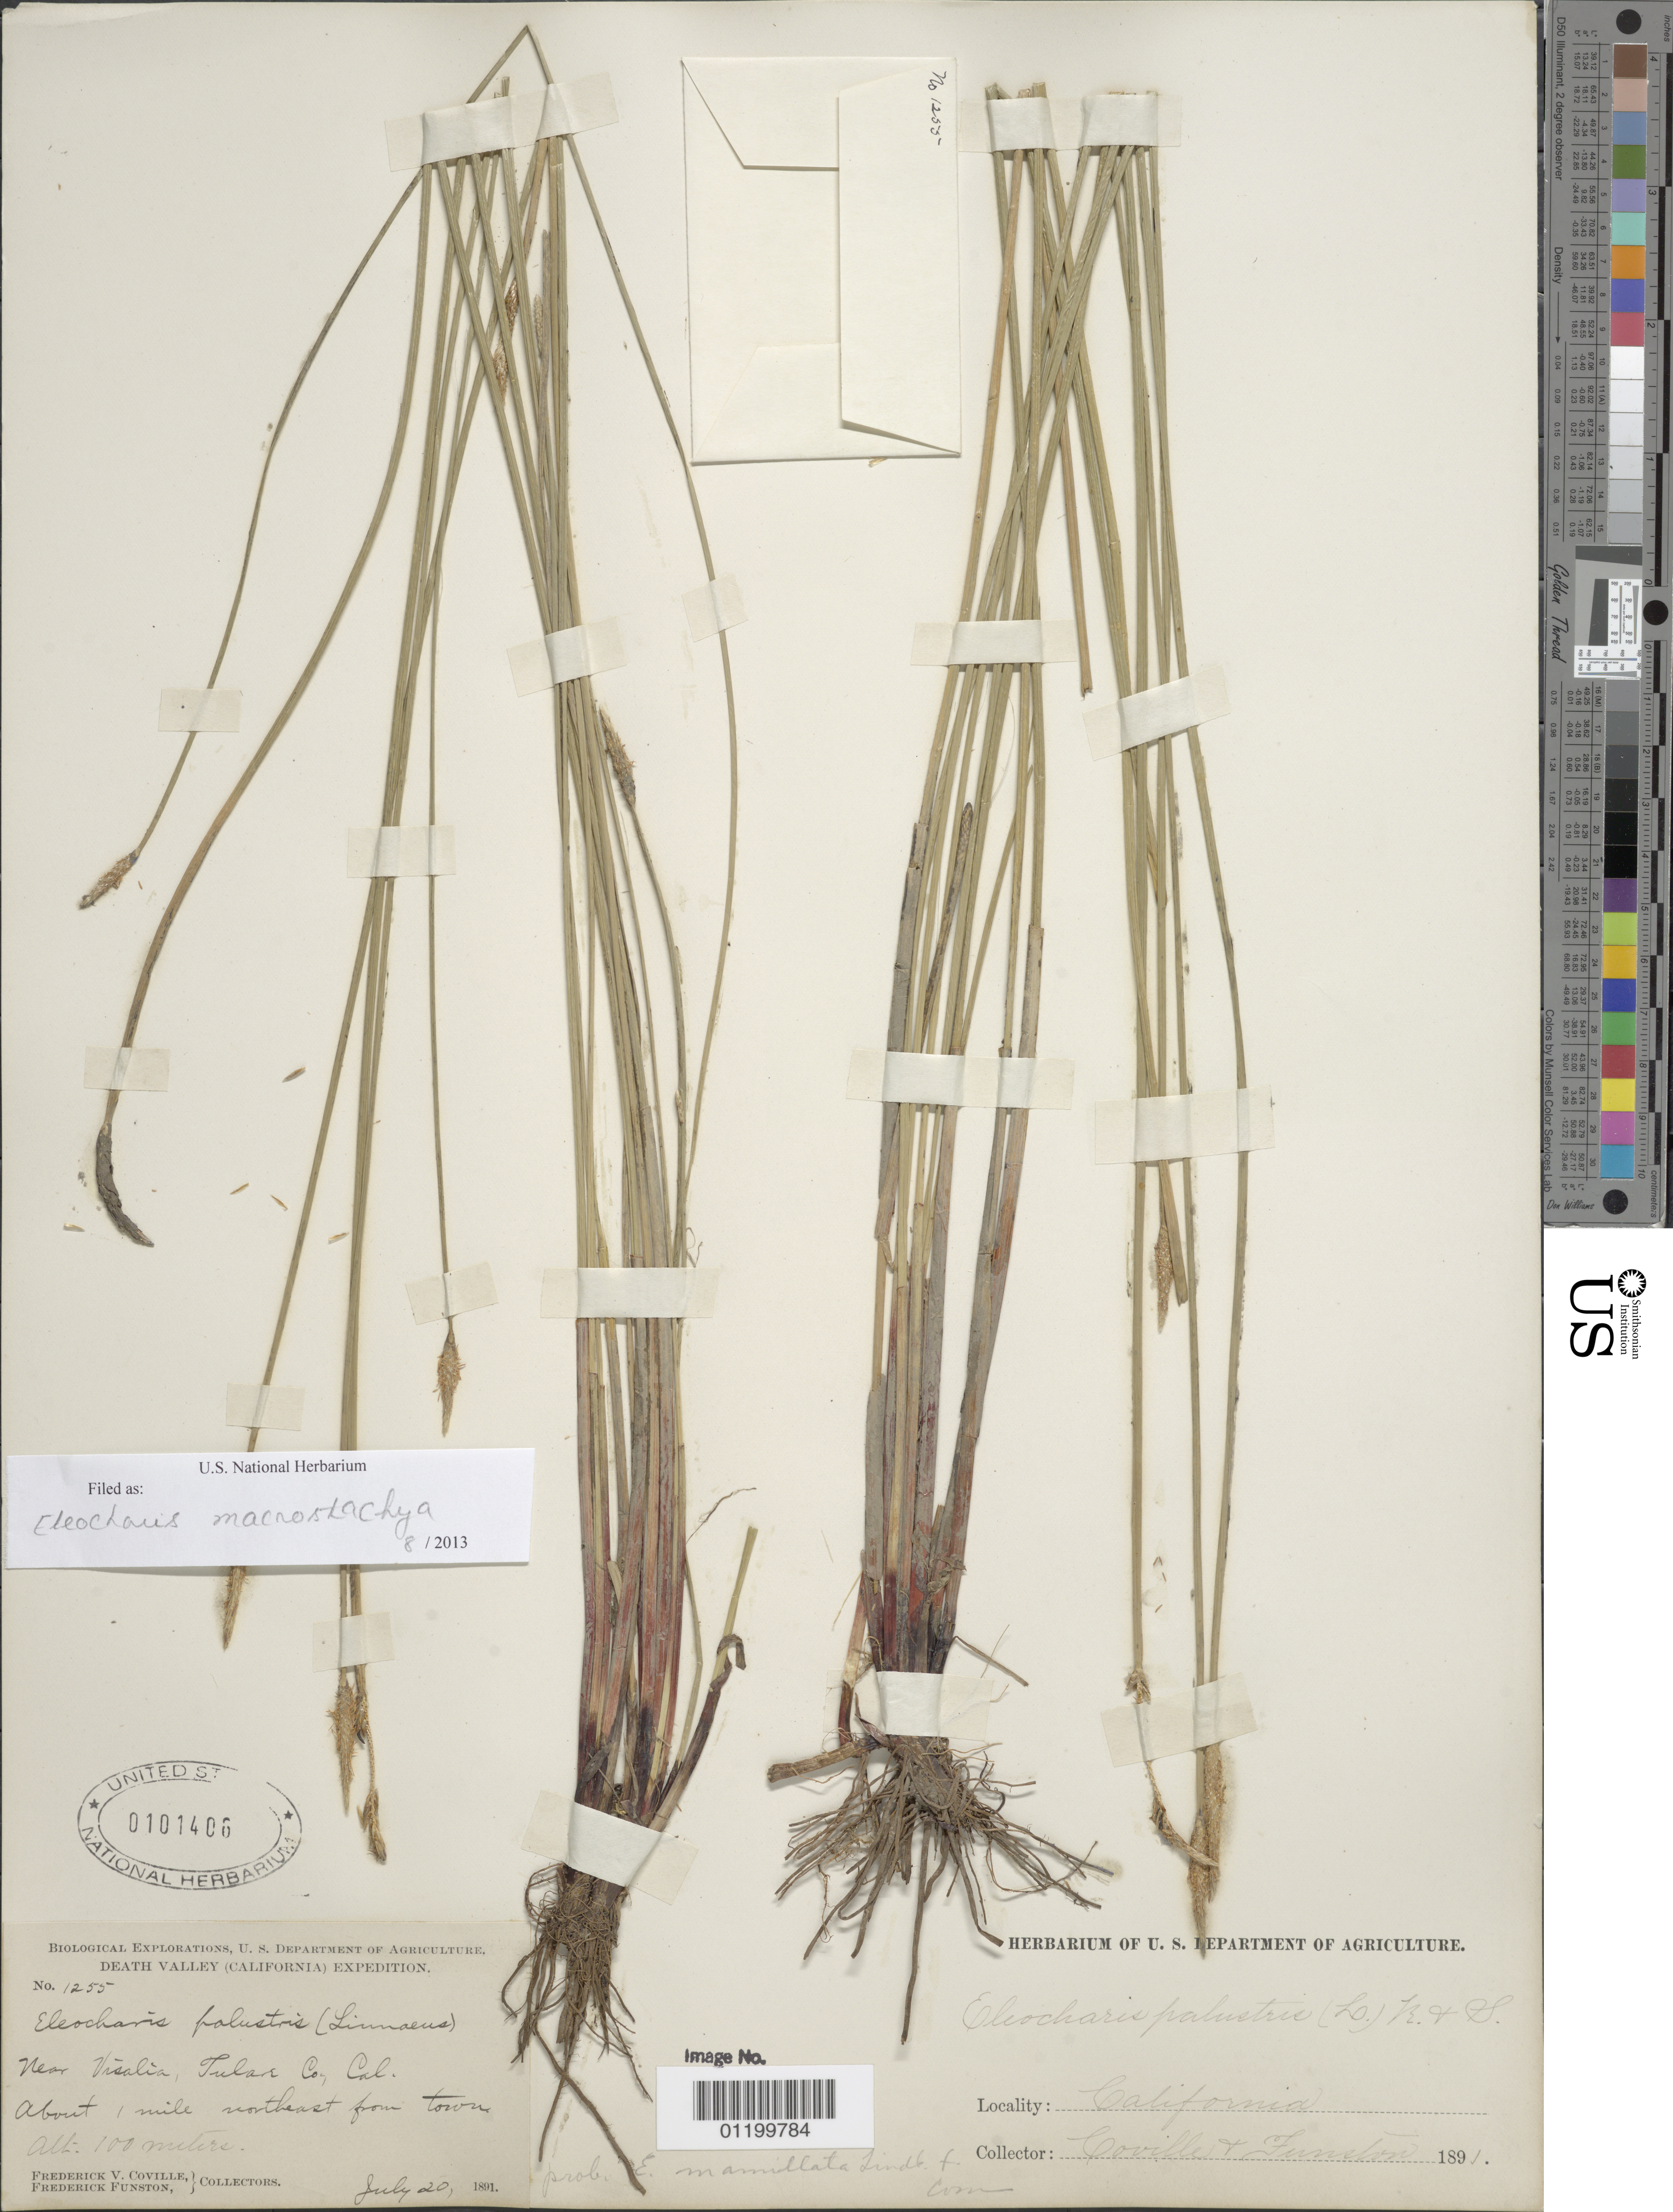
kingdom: Plantae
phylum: Tracheophyta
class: Liliopsida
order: Poales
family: Cyperaceae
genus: Eleocharis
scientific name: Eleocharis macrostachya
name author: Britton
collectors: F. V. Coville & F. Funston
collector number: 1255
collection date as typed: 20 Jul 1891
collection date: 1891-07-20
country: United States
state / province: California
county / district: Tulare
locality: Near Visalia, about 1 mile northeast from town.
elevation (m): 100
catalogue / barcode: US 10408